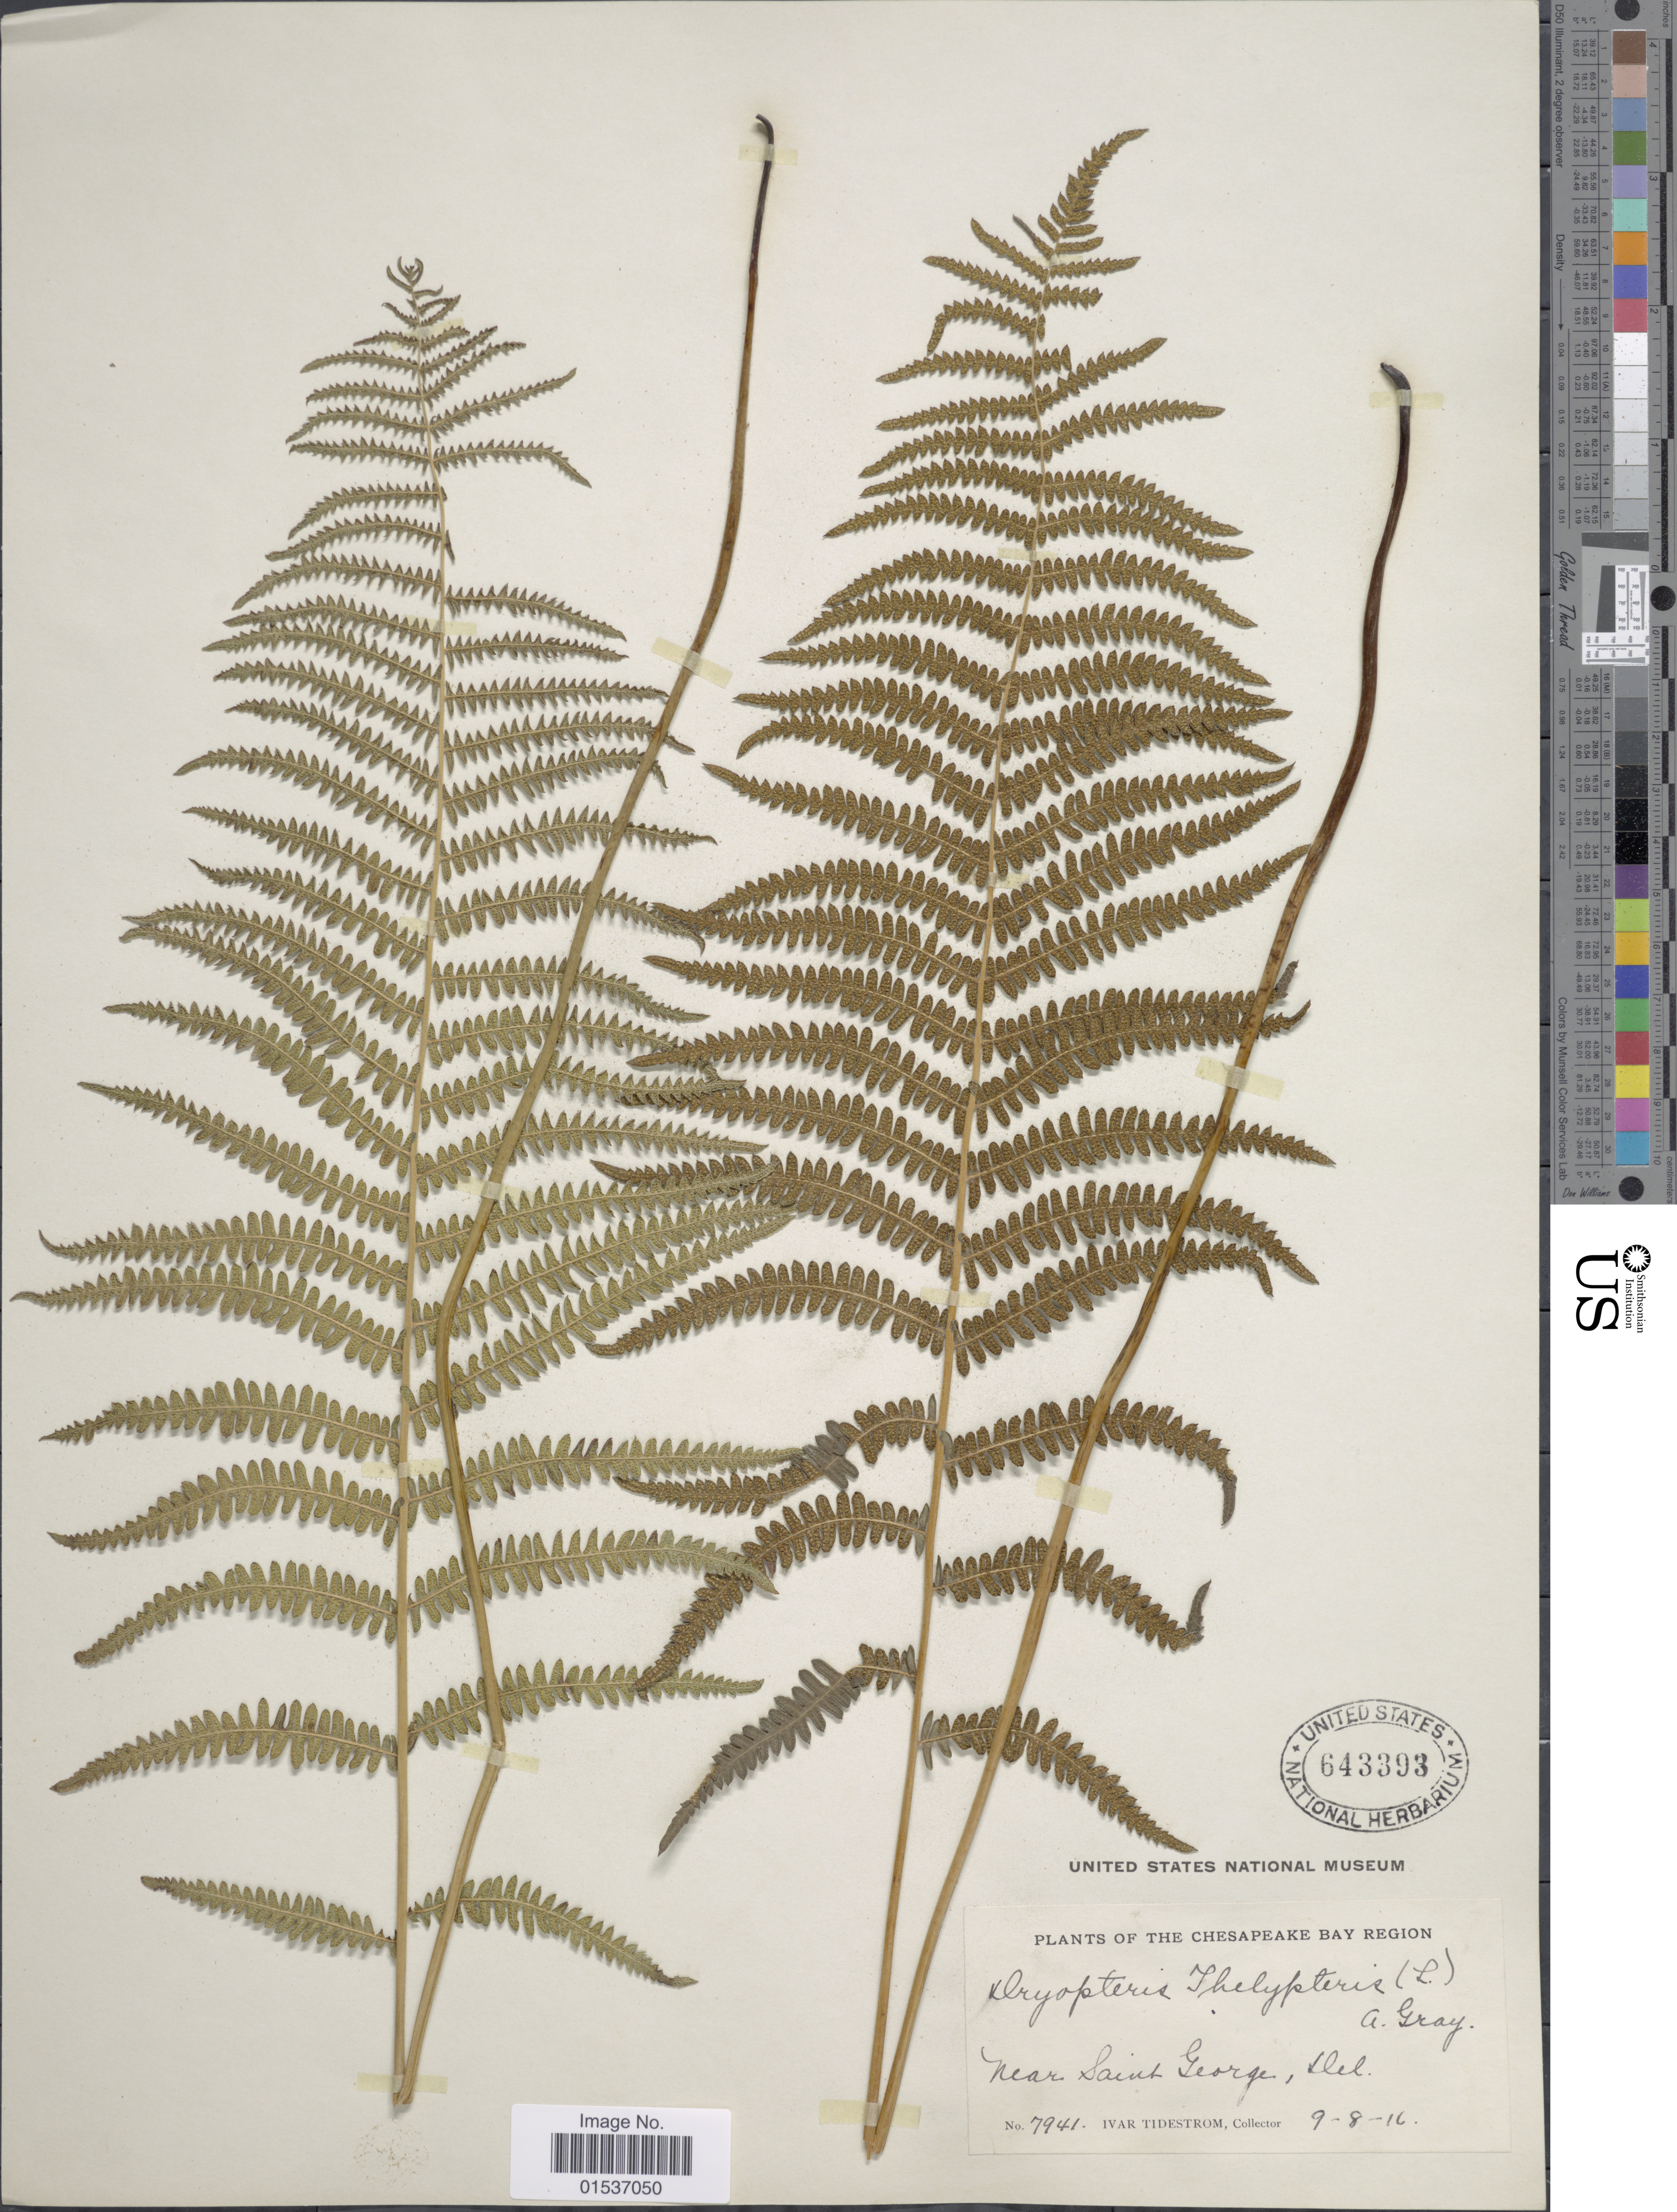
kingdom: Plantae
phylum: Tracheophyta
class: Polypodiopsida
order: Polypodiales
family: Thelypteridaceae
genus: Thelypteris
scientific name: Thelypteris palustris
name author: (Salisb.) Schott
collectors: I. F. Tidestrom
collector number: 7941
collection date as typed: Transcribed d/m/y: 8/9/16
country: United States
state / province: Delaware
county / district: Sussex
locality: Chesapeake Bay Region, near Saint George, Del.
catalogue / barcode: US 643393